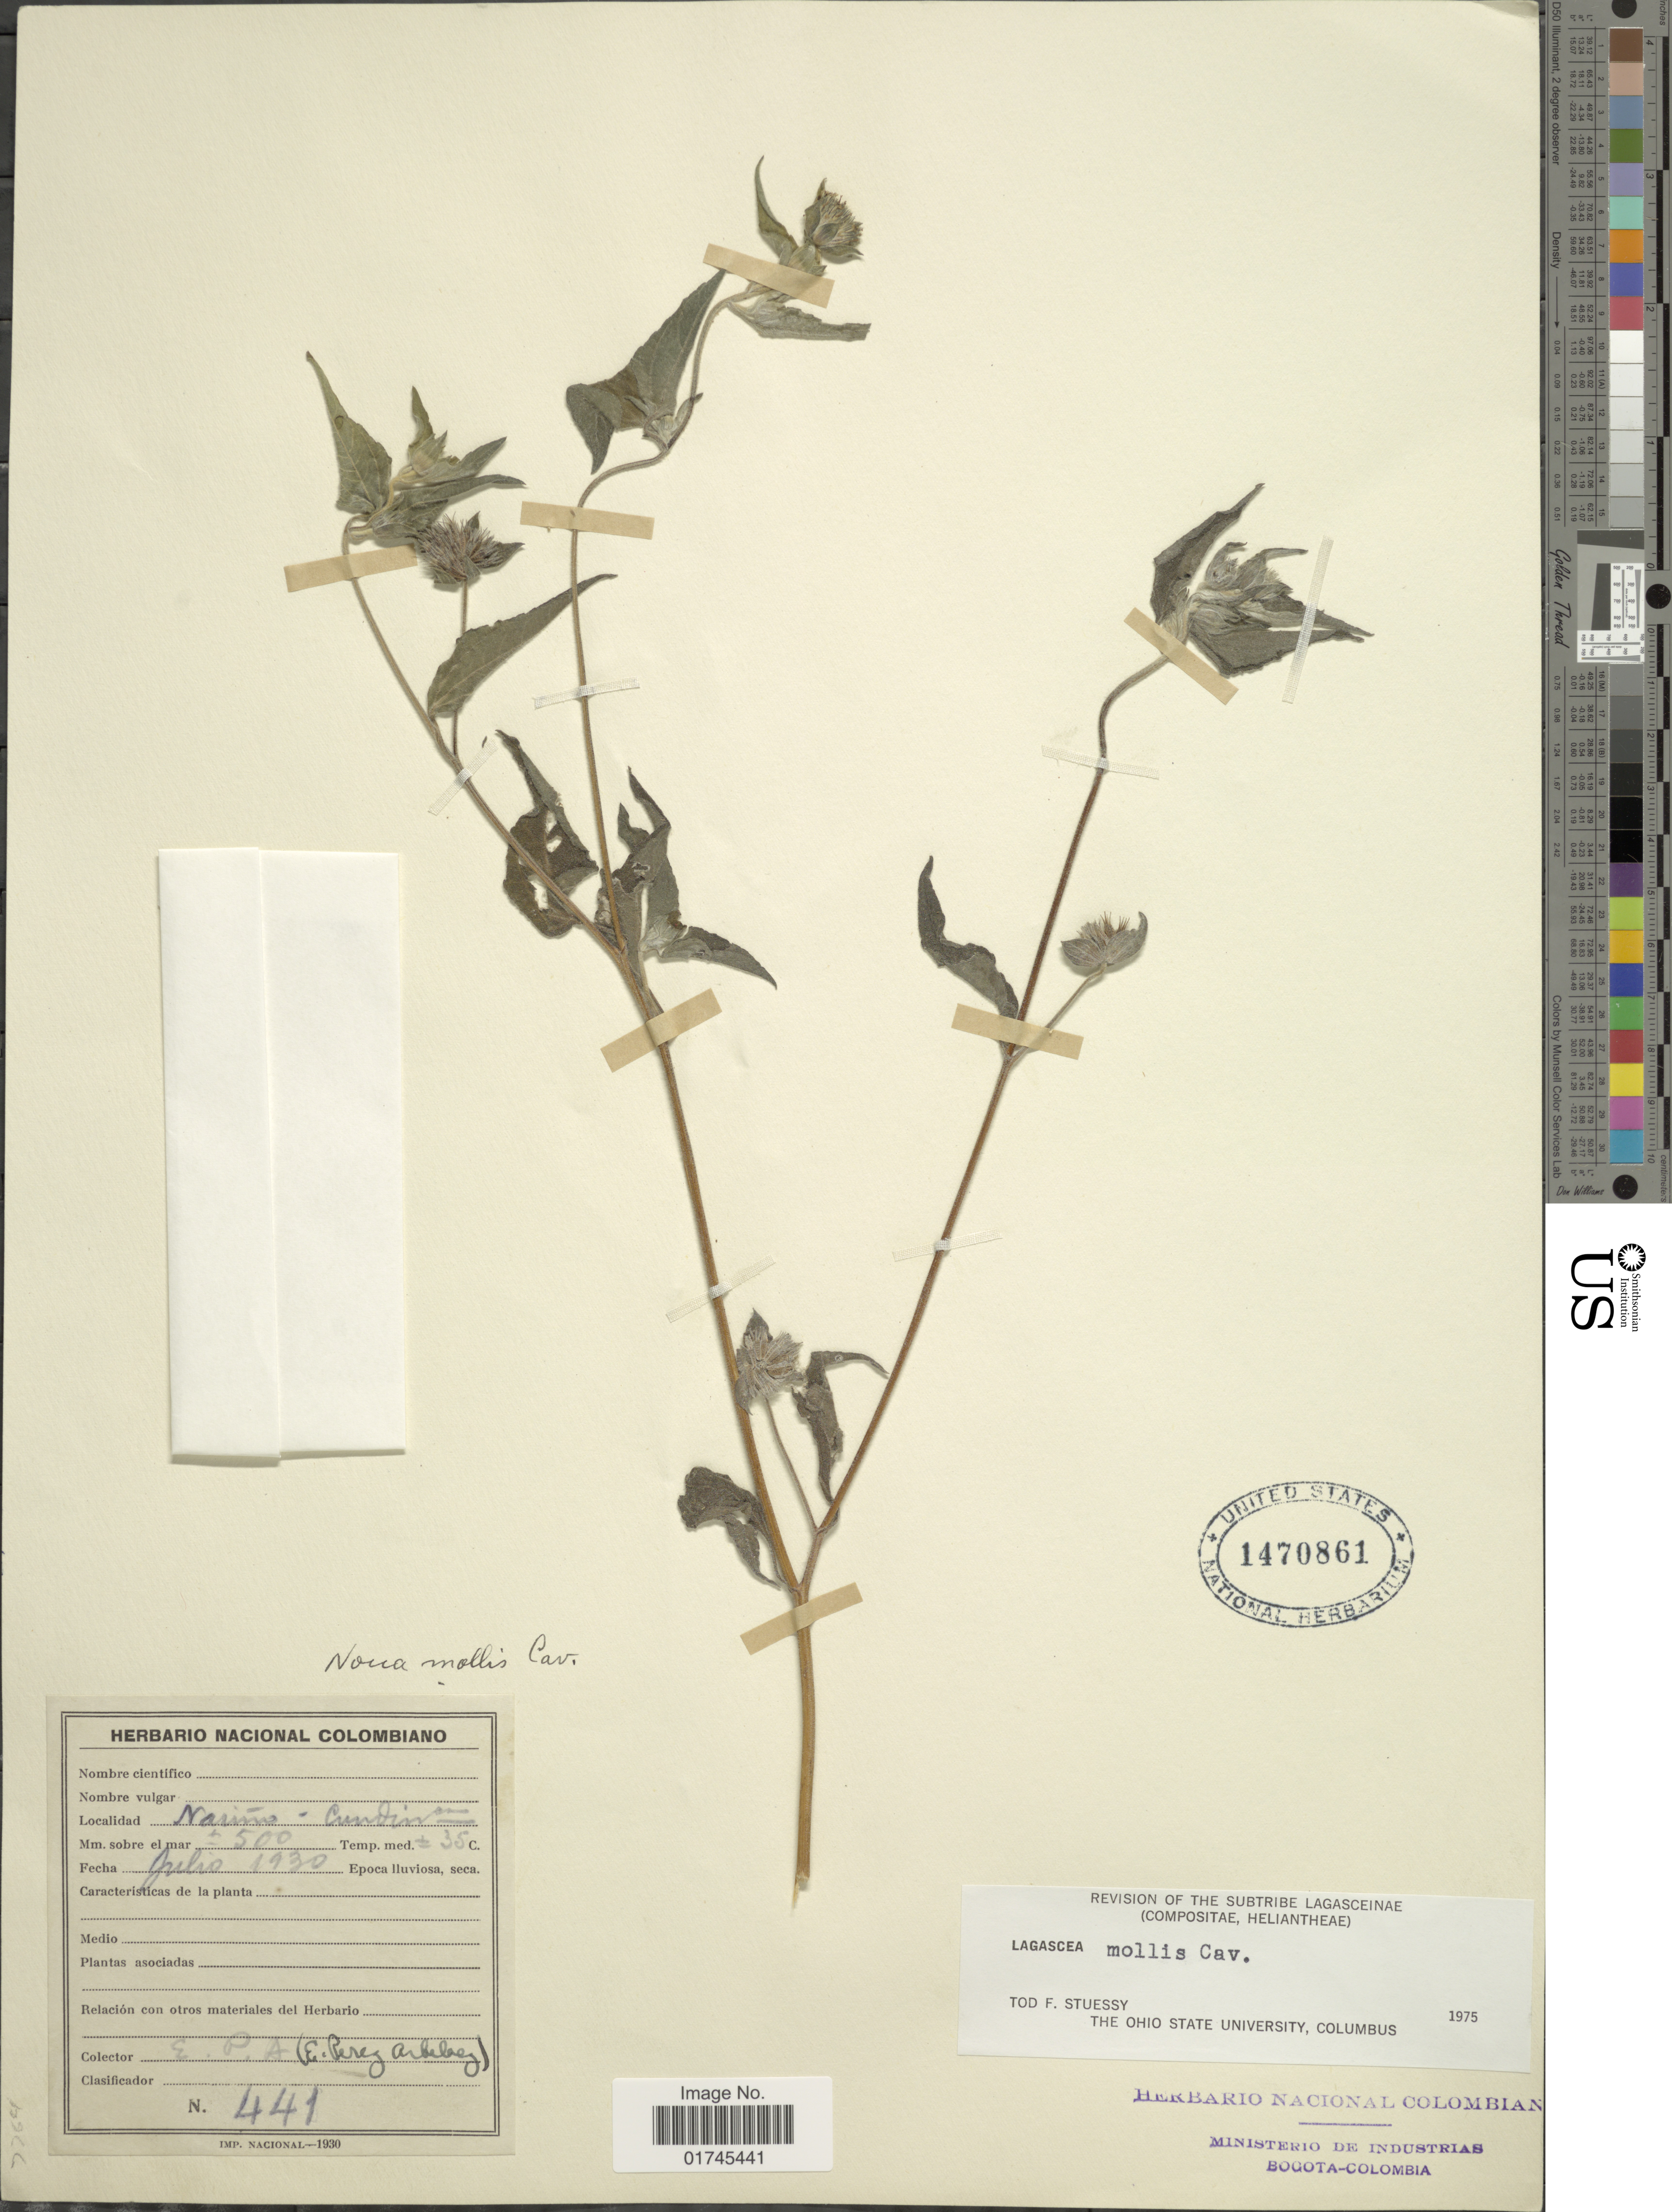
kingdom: Plantae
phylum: Tracheophyta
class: Magnoliopsida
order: Asterales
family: Asteraceae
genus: Lagascea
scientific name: Lagascea mollis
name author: Cav.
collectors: E. Pérez Arbeláez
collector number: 441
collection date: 1930-07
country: Colombia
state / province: Nariño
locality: Narino-Cundinamarca.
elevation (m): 500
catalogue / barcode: US 1470861